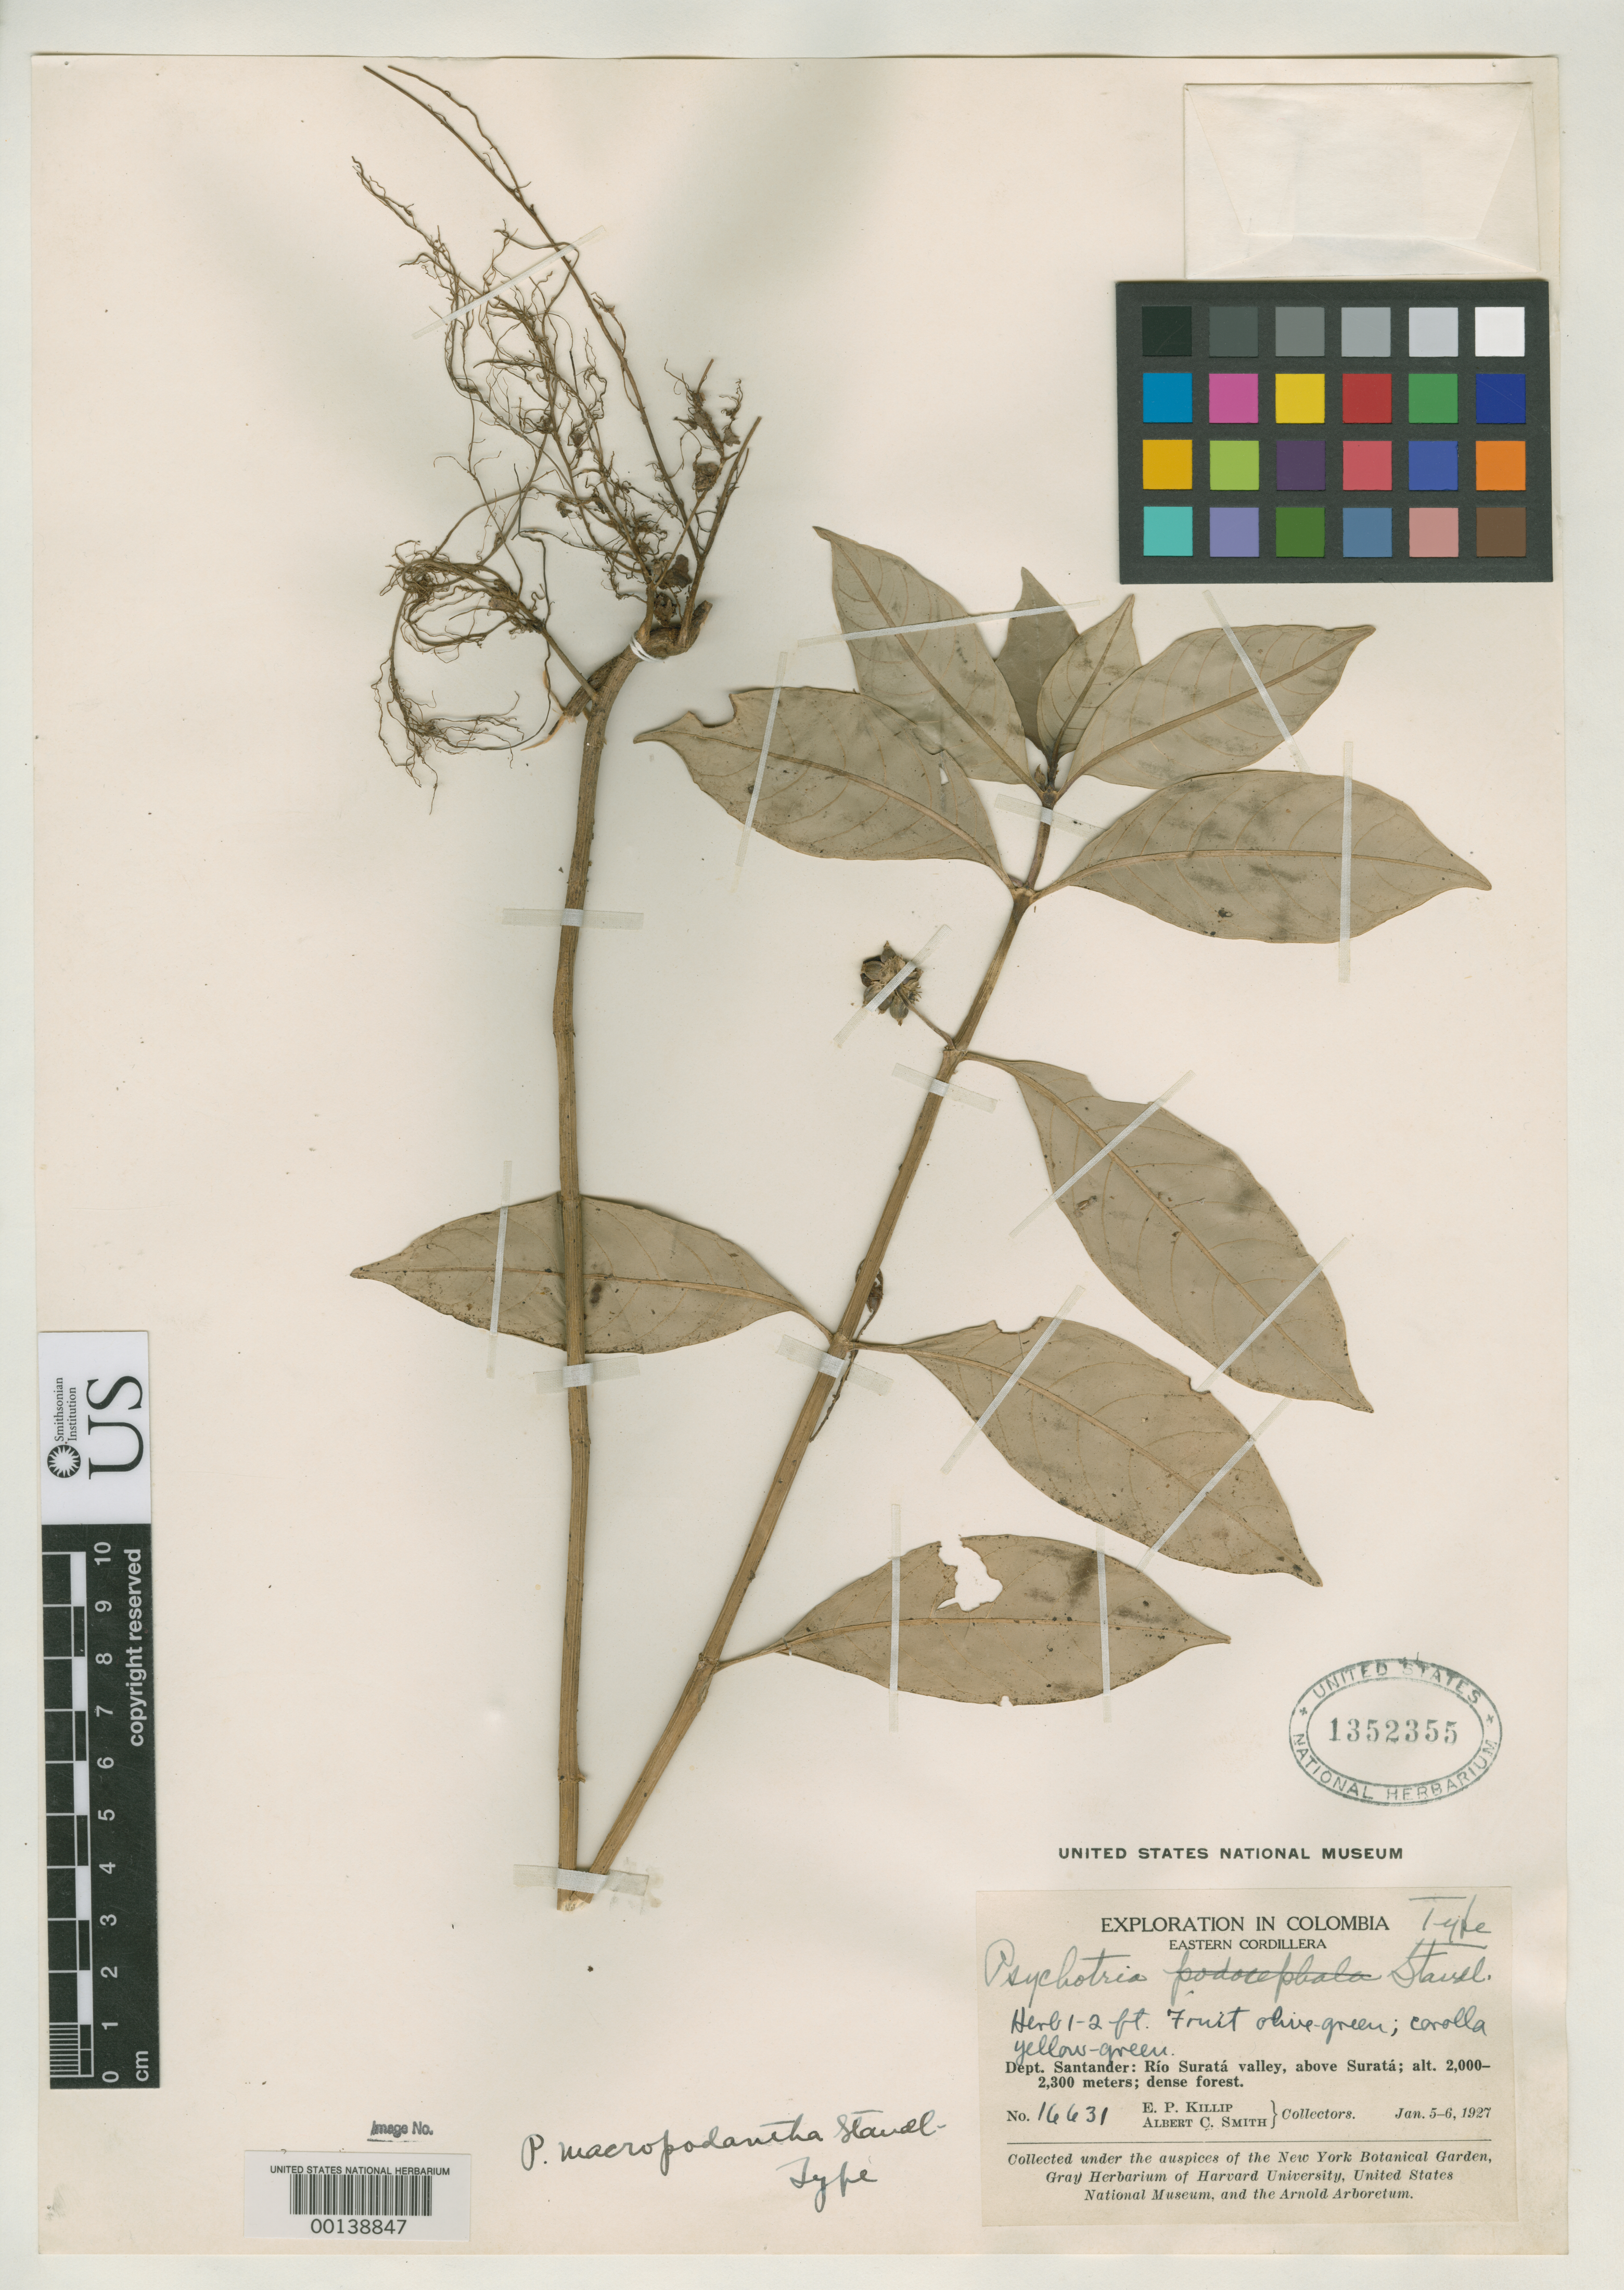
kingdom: Plantae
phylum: Tracheophyta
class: Magnoliopsida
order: Gentianales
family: Rubiaceae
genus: Psychotria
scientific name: Psychotria macropodantha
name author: Standl.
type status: Holotype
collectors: E. P. Killip & A. C. Smith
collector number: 16631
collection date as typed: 05 Jan 1927 to 06 Jan 1927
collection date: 1927-01-05/1927-01-06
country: Colombia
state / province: Santander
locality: Rio Surata Valley, above Surata.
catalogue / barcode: US 1352355